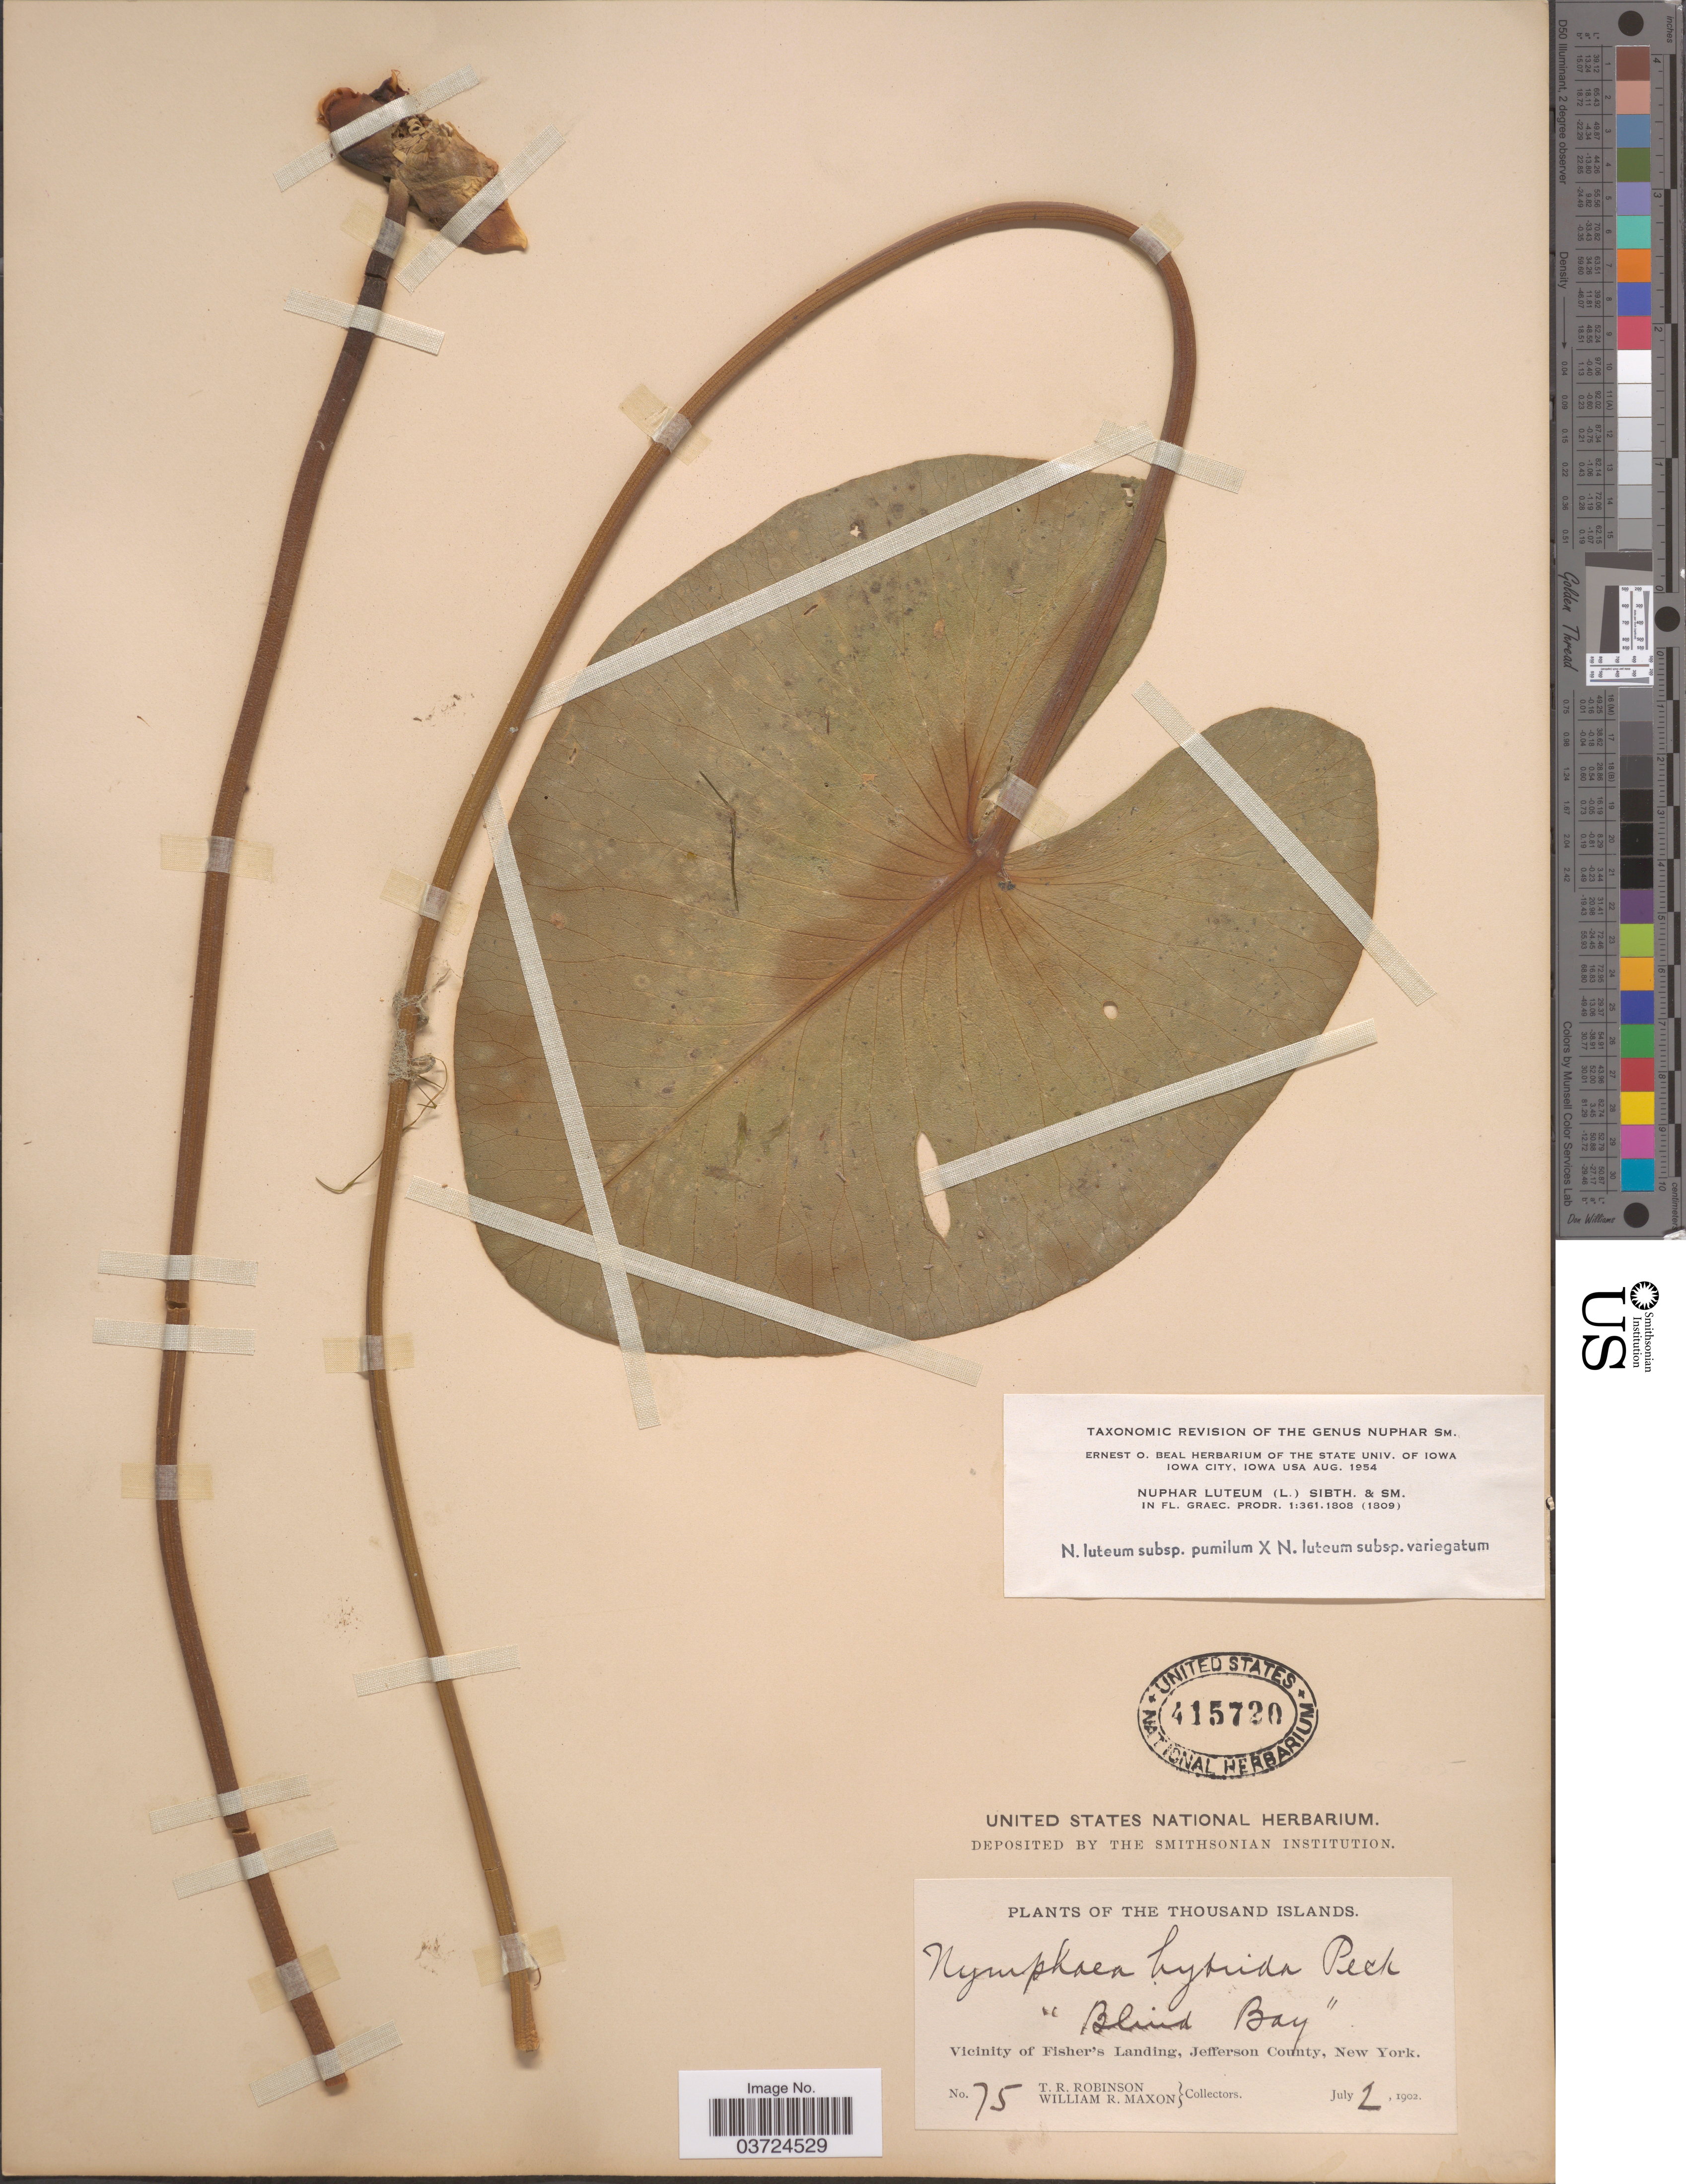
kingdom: Plantae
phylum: Tracheophyta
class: Magnoliopsida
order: Nymphaeales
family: Nymphaeaceae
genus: Nuphar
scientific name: Nuphar lutea subsp. pumila x N. lutea subsp. variegata (Engelm. ex Durand) E.O. Beal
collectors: T. R. Robinson & W. R. Maxon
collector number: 75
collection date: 1902-07-02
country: United States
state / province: New York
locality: The Thousand Islands. "Blind Bay". Vicinity of Fisher's Landing, Jefferson County.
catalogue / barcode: US 415720